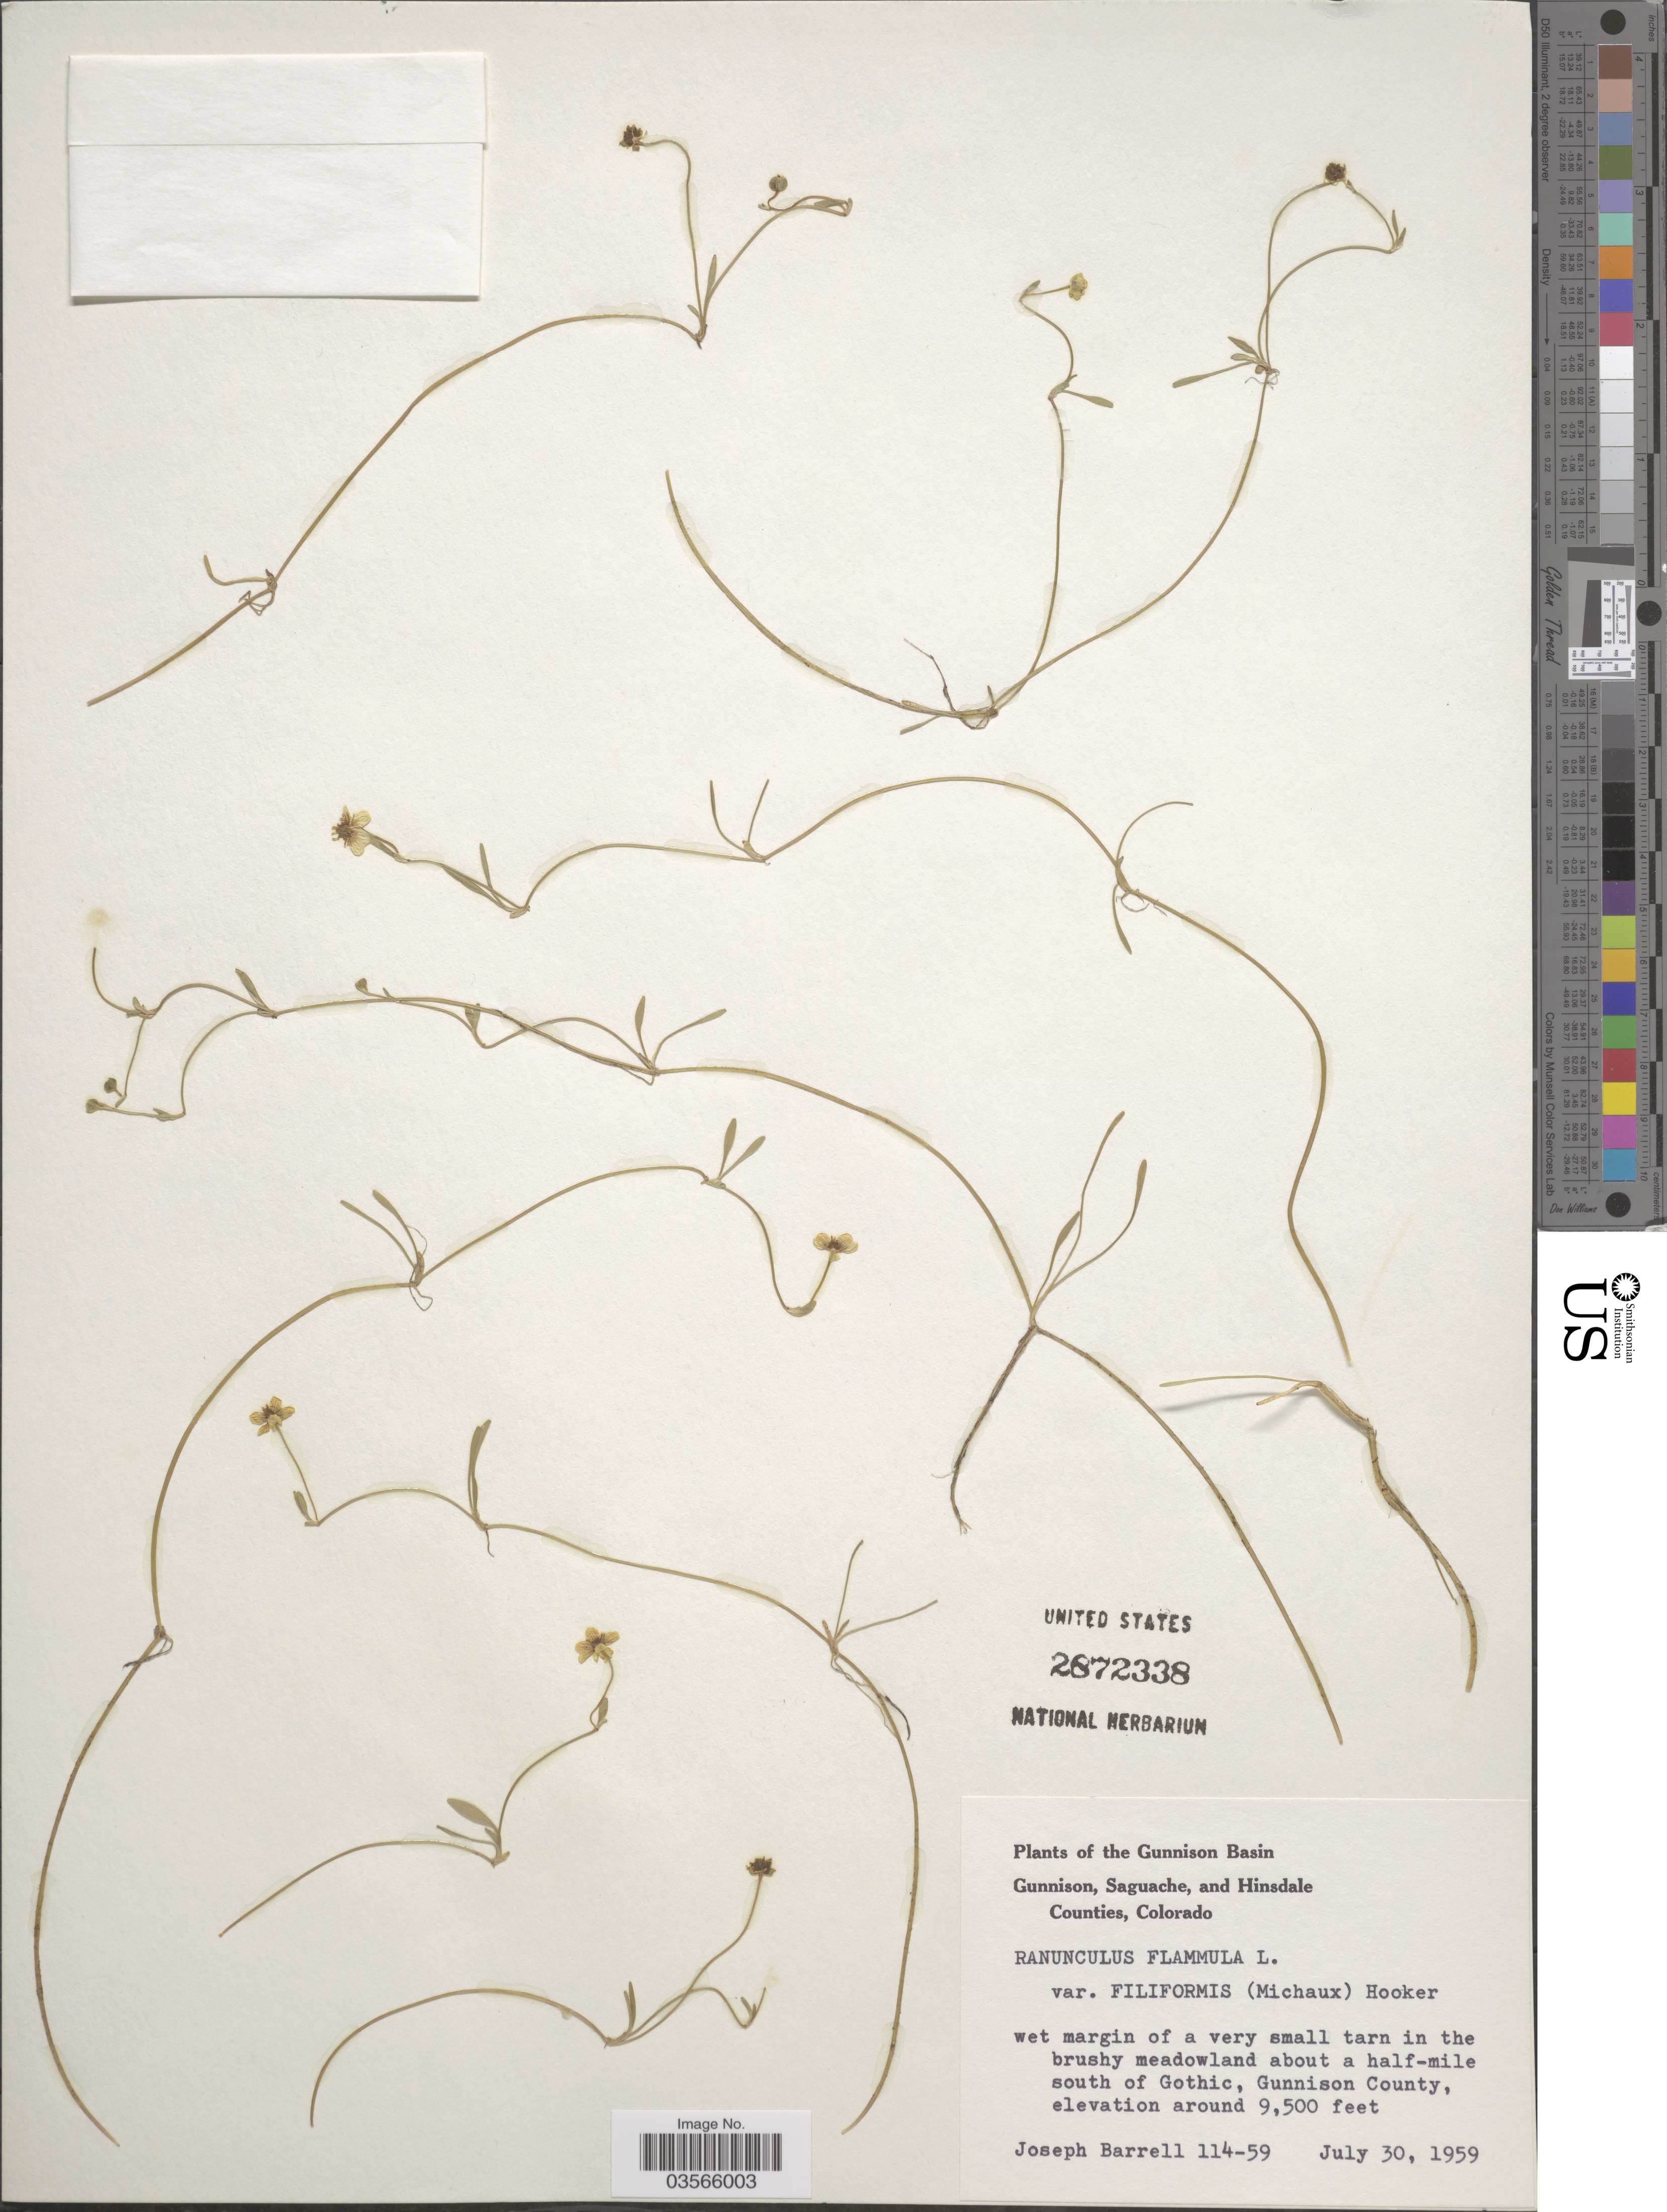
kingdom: Plantae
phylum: Tracheophyta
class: Magnoliopsida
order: Ranunculales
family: Ranunculaceae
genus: Ranunculus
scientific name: Ranunculus flammula var. filiformis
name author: (Michx.) Hook.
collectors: J. Barrell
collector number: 114-59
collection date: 1959-07-30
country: United States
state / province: Colorado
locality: The Gunnison Basin. About a half-mile south of Gothic, Gunnison County.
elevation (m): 2896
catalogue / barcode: US 2872338